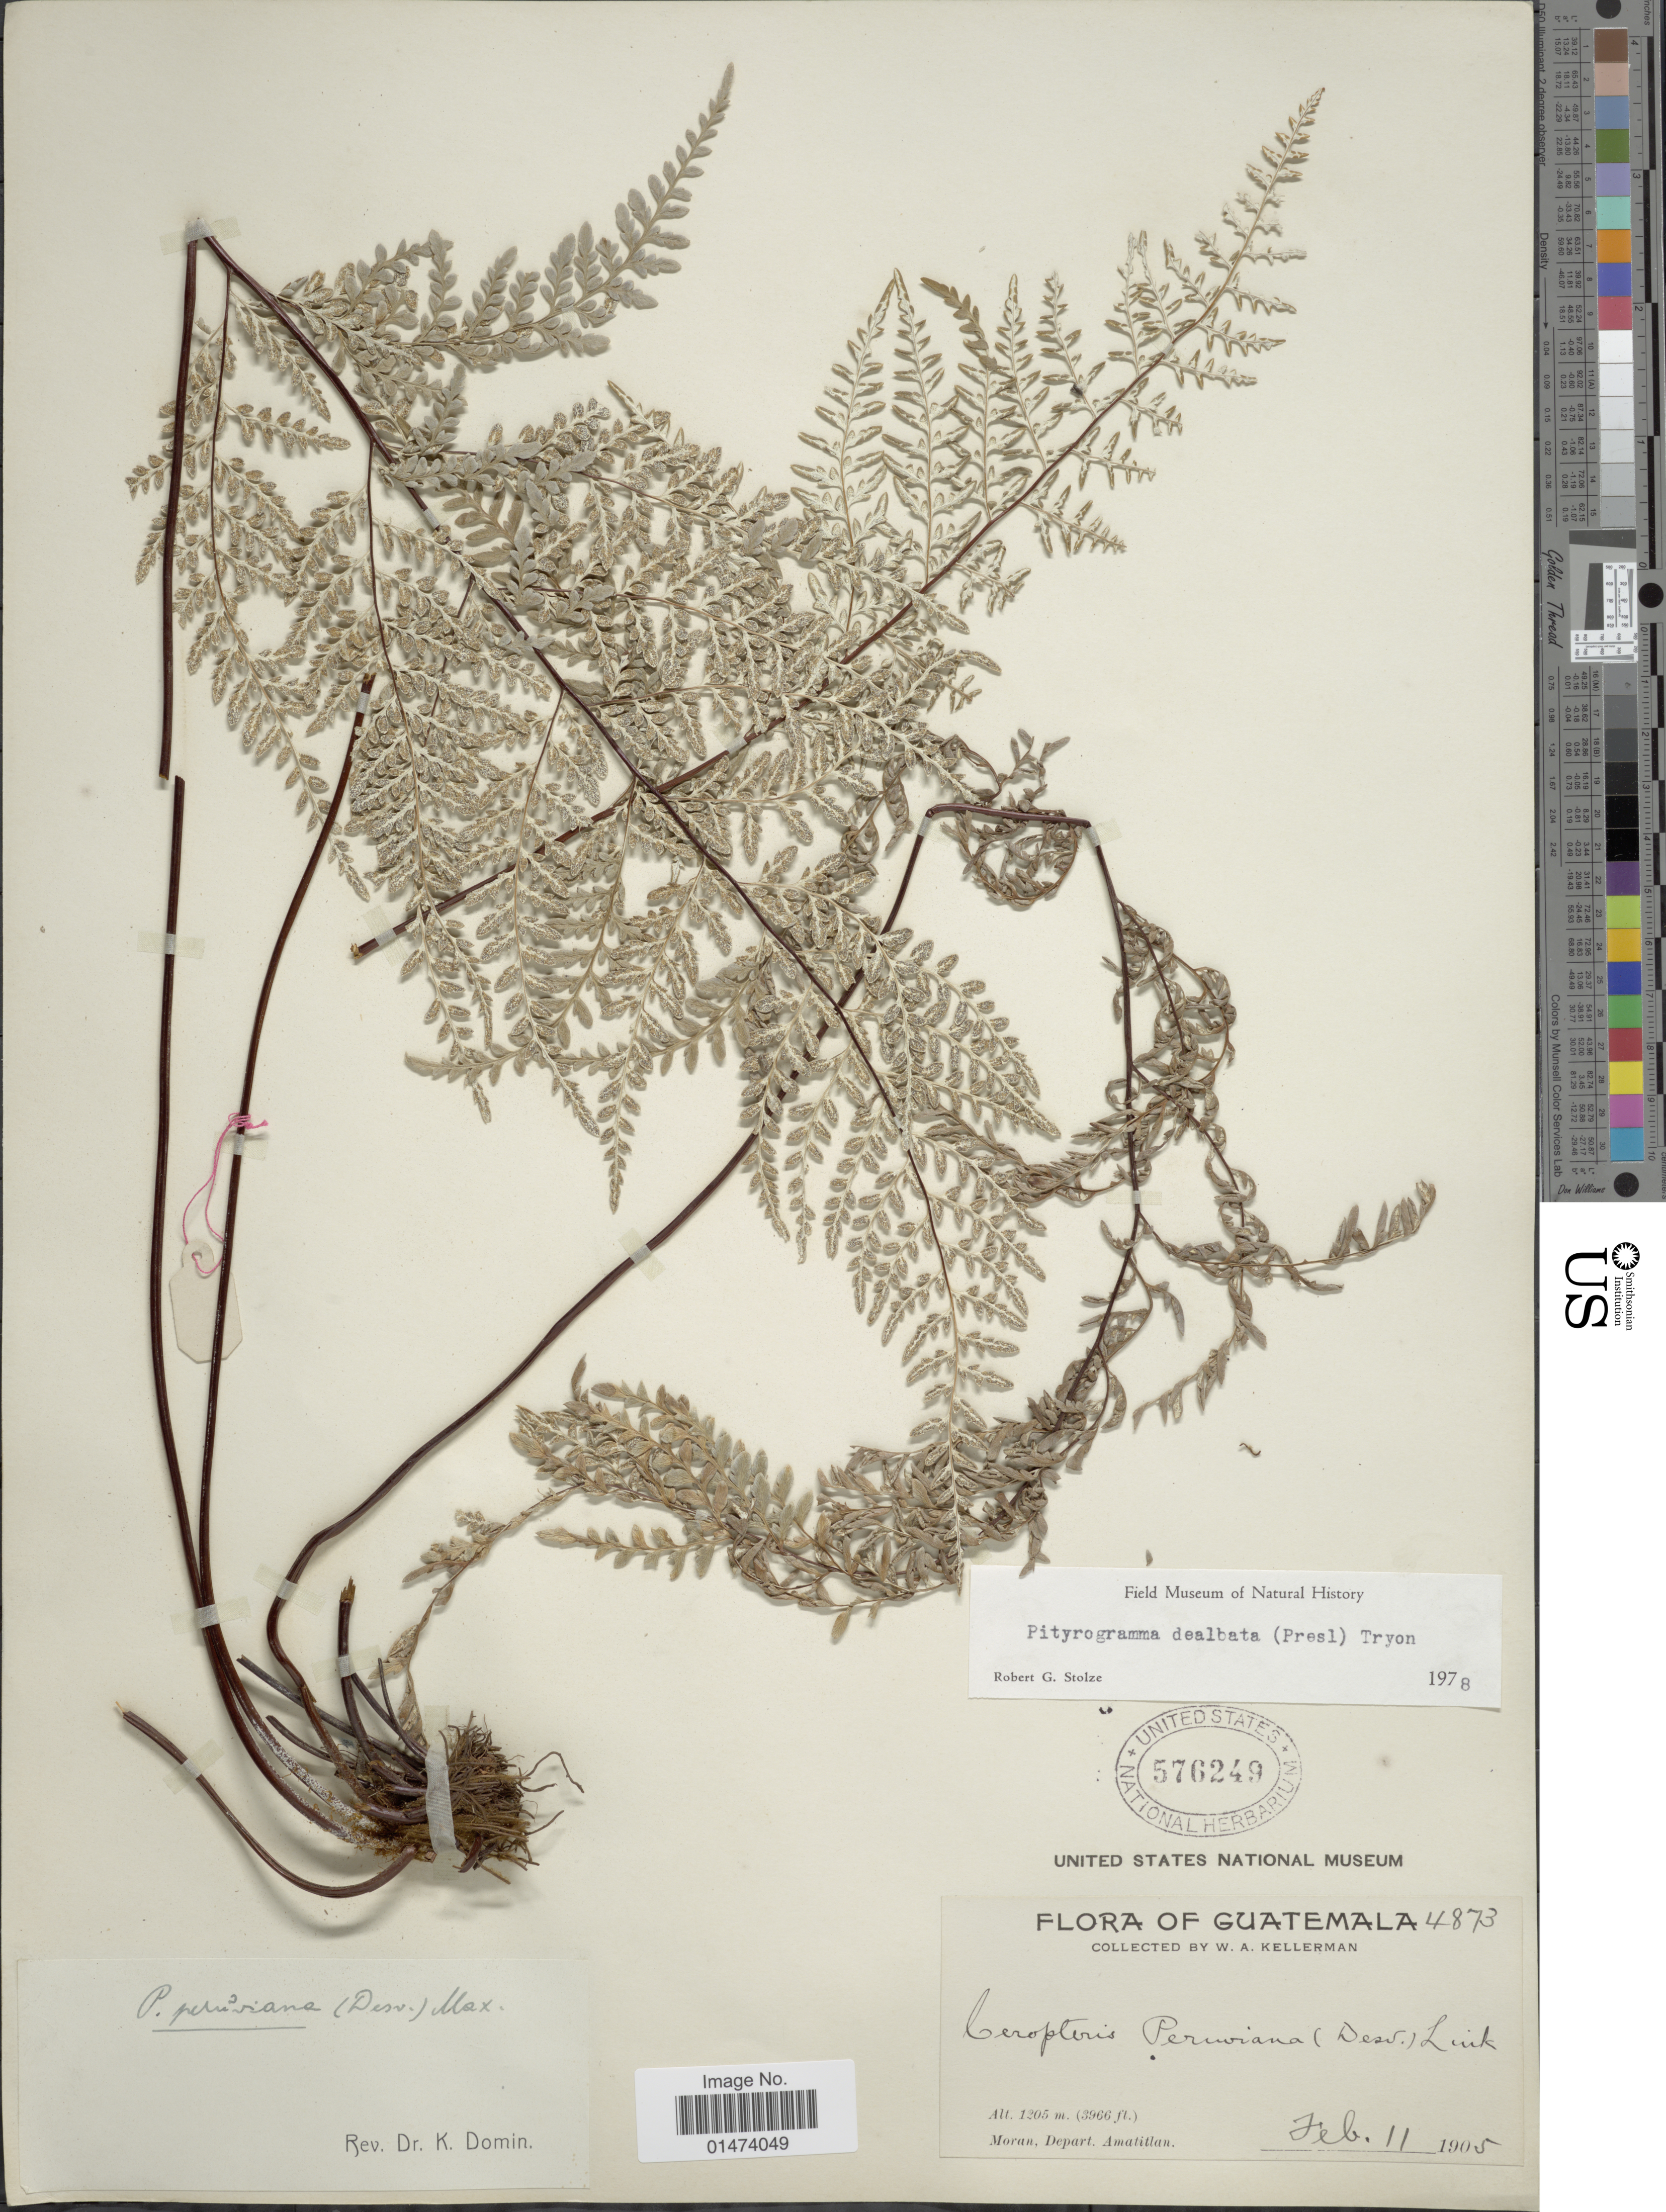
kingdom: Plantae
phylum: Tracheophyta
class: Polypodiopsida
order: Polypodiales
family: Pteridaceae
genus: Pityrogramma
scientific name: Pityrogramma dealbata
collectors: W. Kellerman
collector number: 4873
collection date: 1905-02-11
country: Guatemala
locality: Moran, Depart. Amatitlan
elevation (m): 1205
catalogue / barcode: US 576249